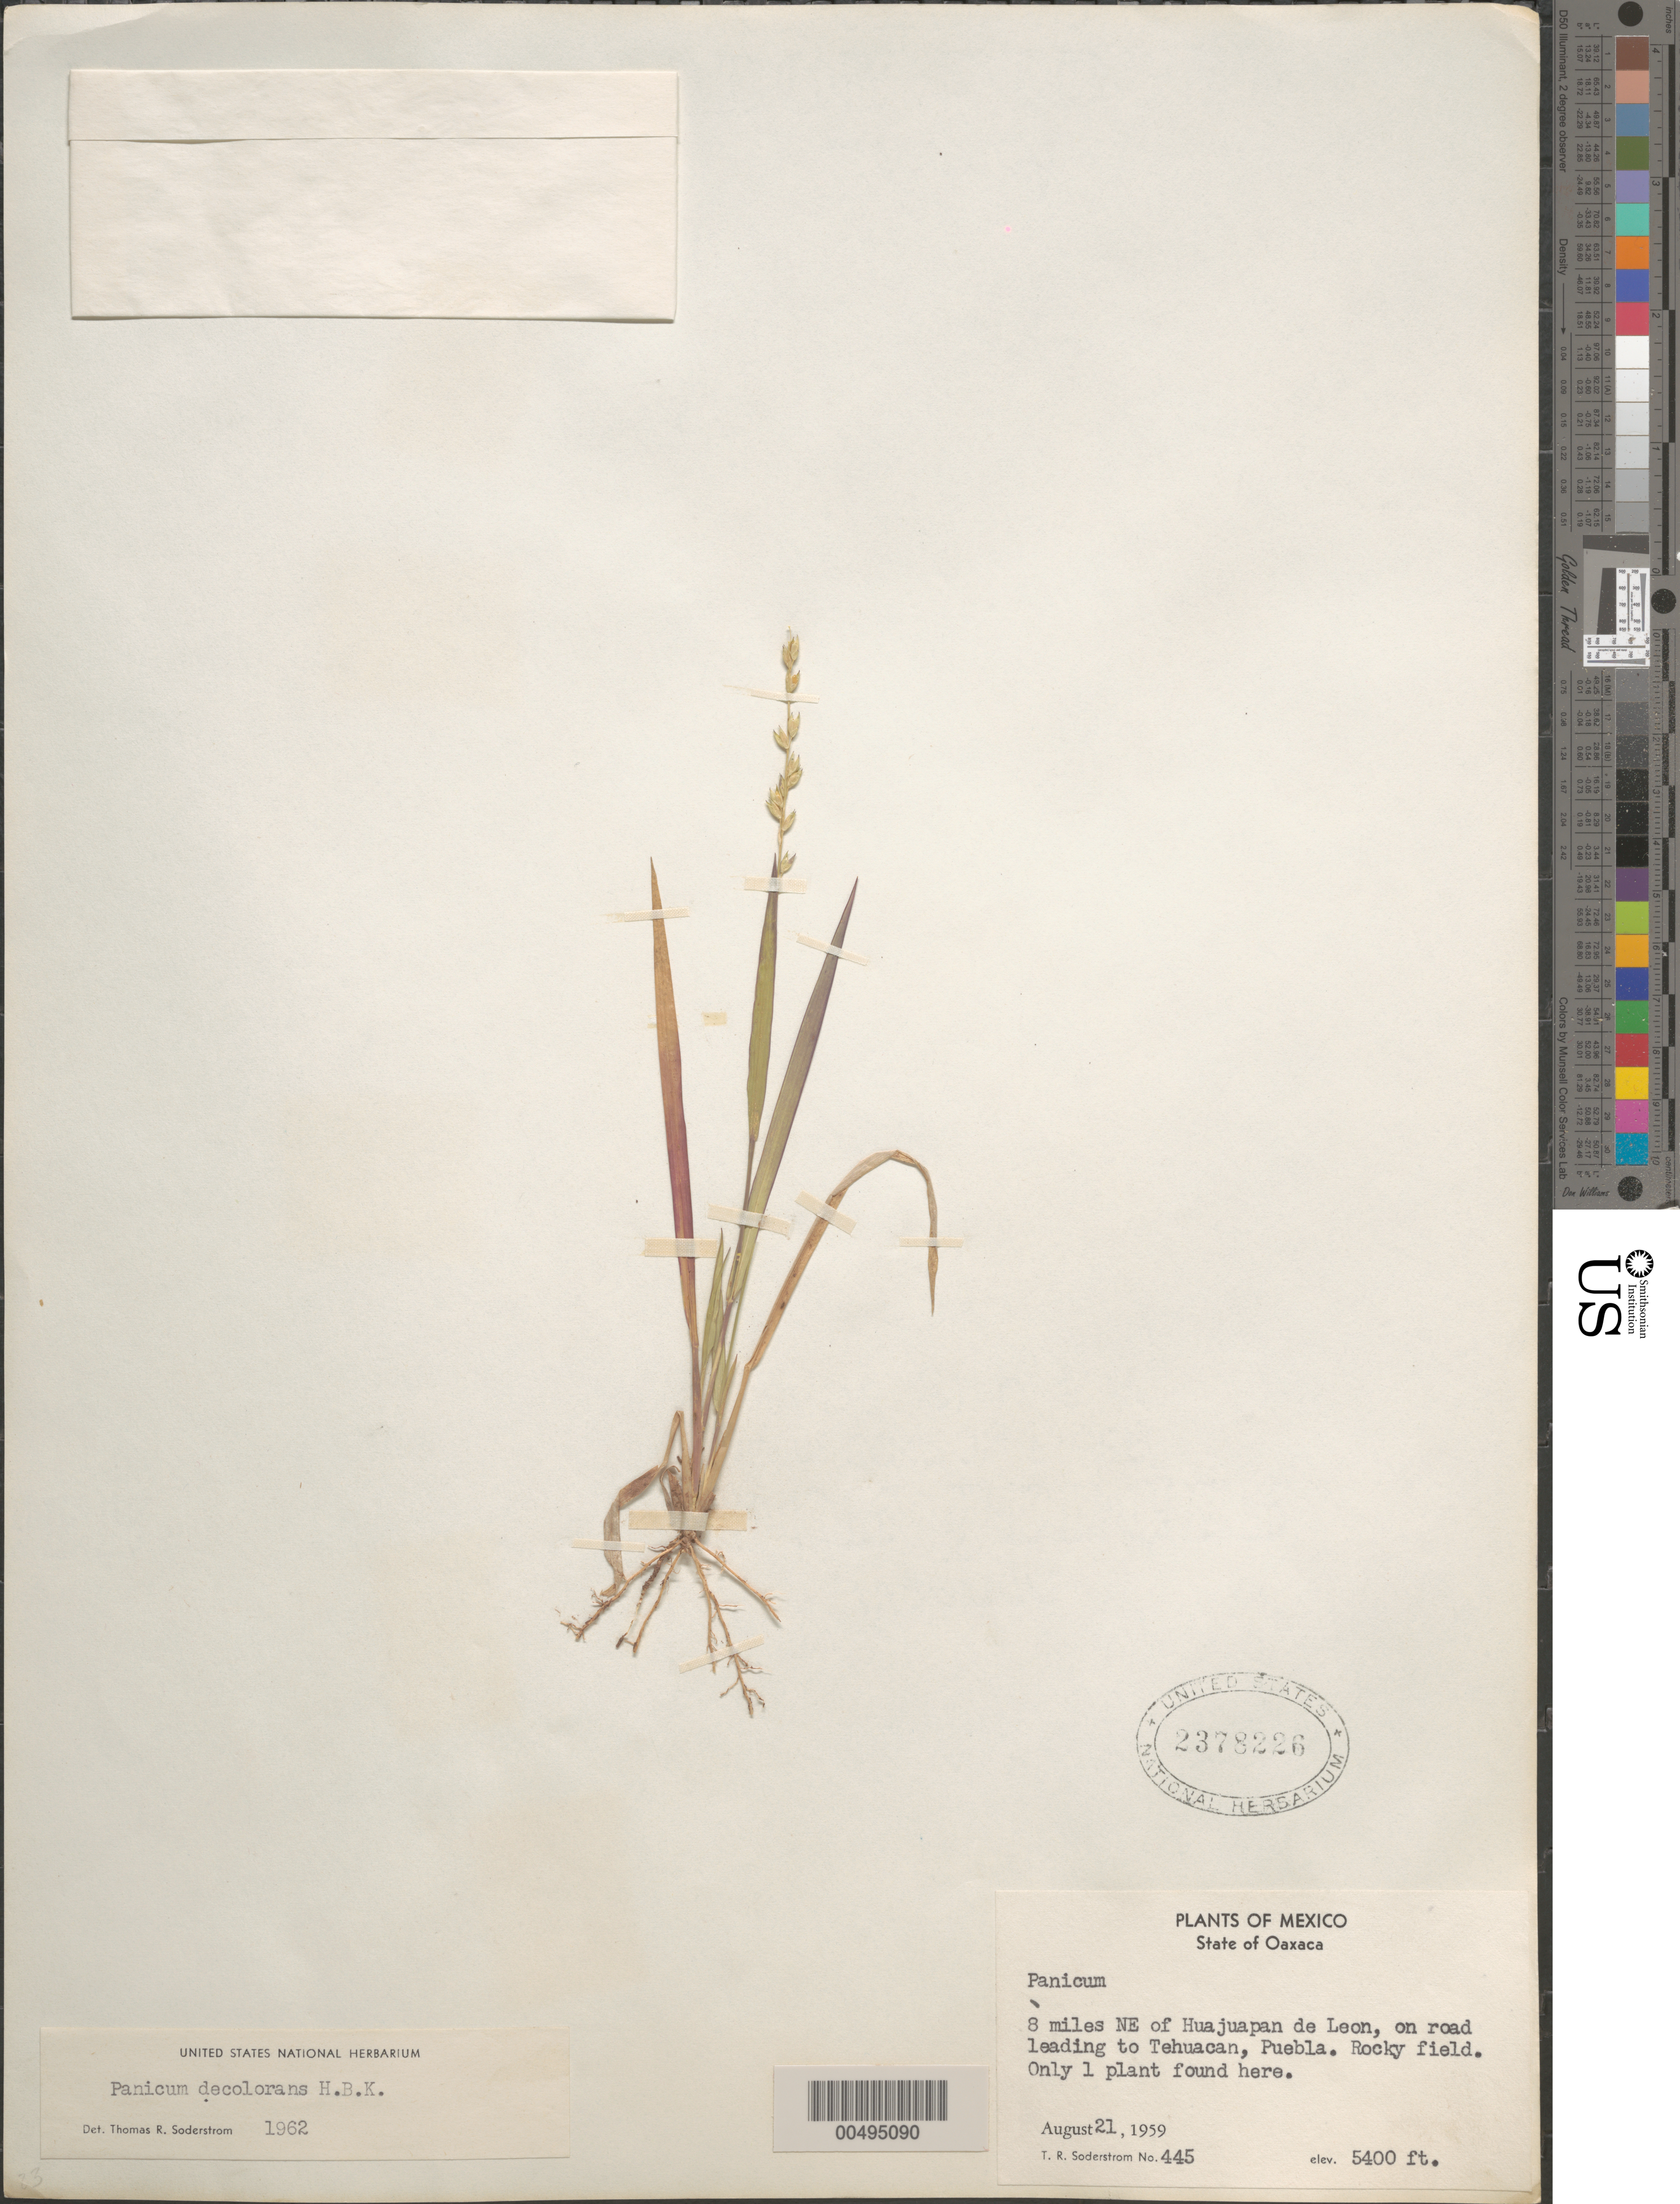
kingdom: Plantae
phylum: Tracheophyta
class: Liliopsida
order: Poales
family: Poaceae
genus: Panicum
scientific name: Panicum decolorans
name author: Kunth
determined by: Soderstrom, T. R.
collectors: T. R. Soderstrom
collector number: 445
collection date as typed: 21 Aug 1959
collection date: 1959-08-21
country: Mexico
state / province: Oaxaca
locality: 8 mi NE of Huajuapan de León, on rd leading to Tehuacan, Puebla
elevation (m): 1646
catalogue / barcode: US 2378226